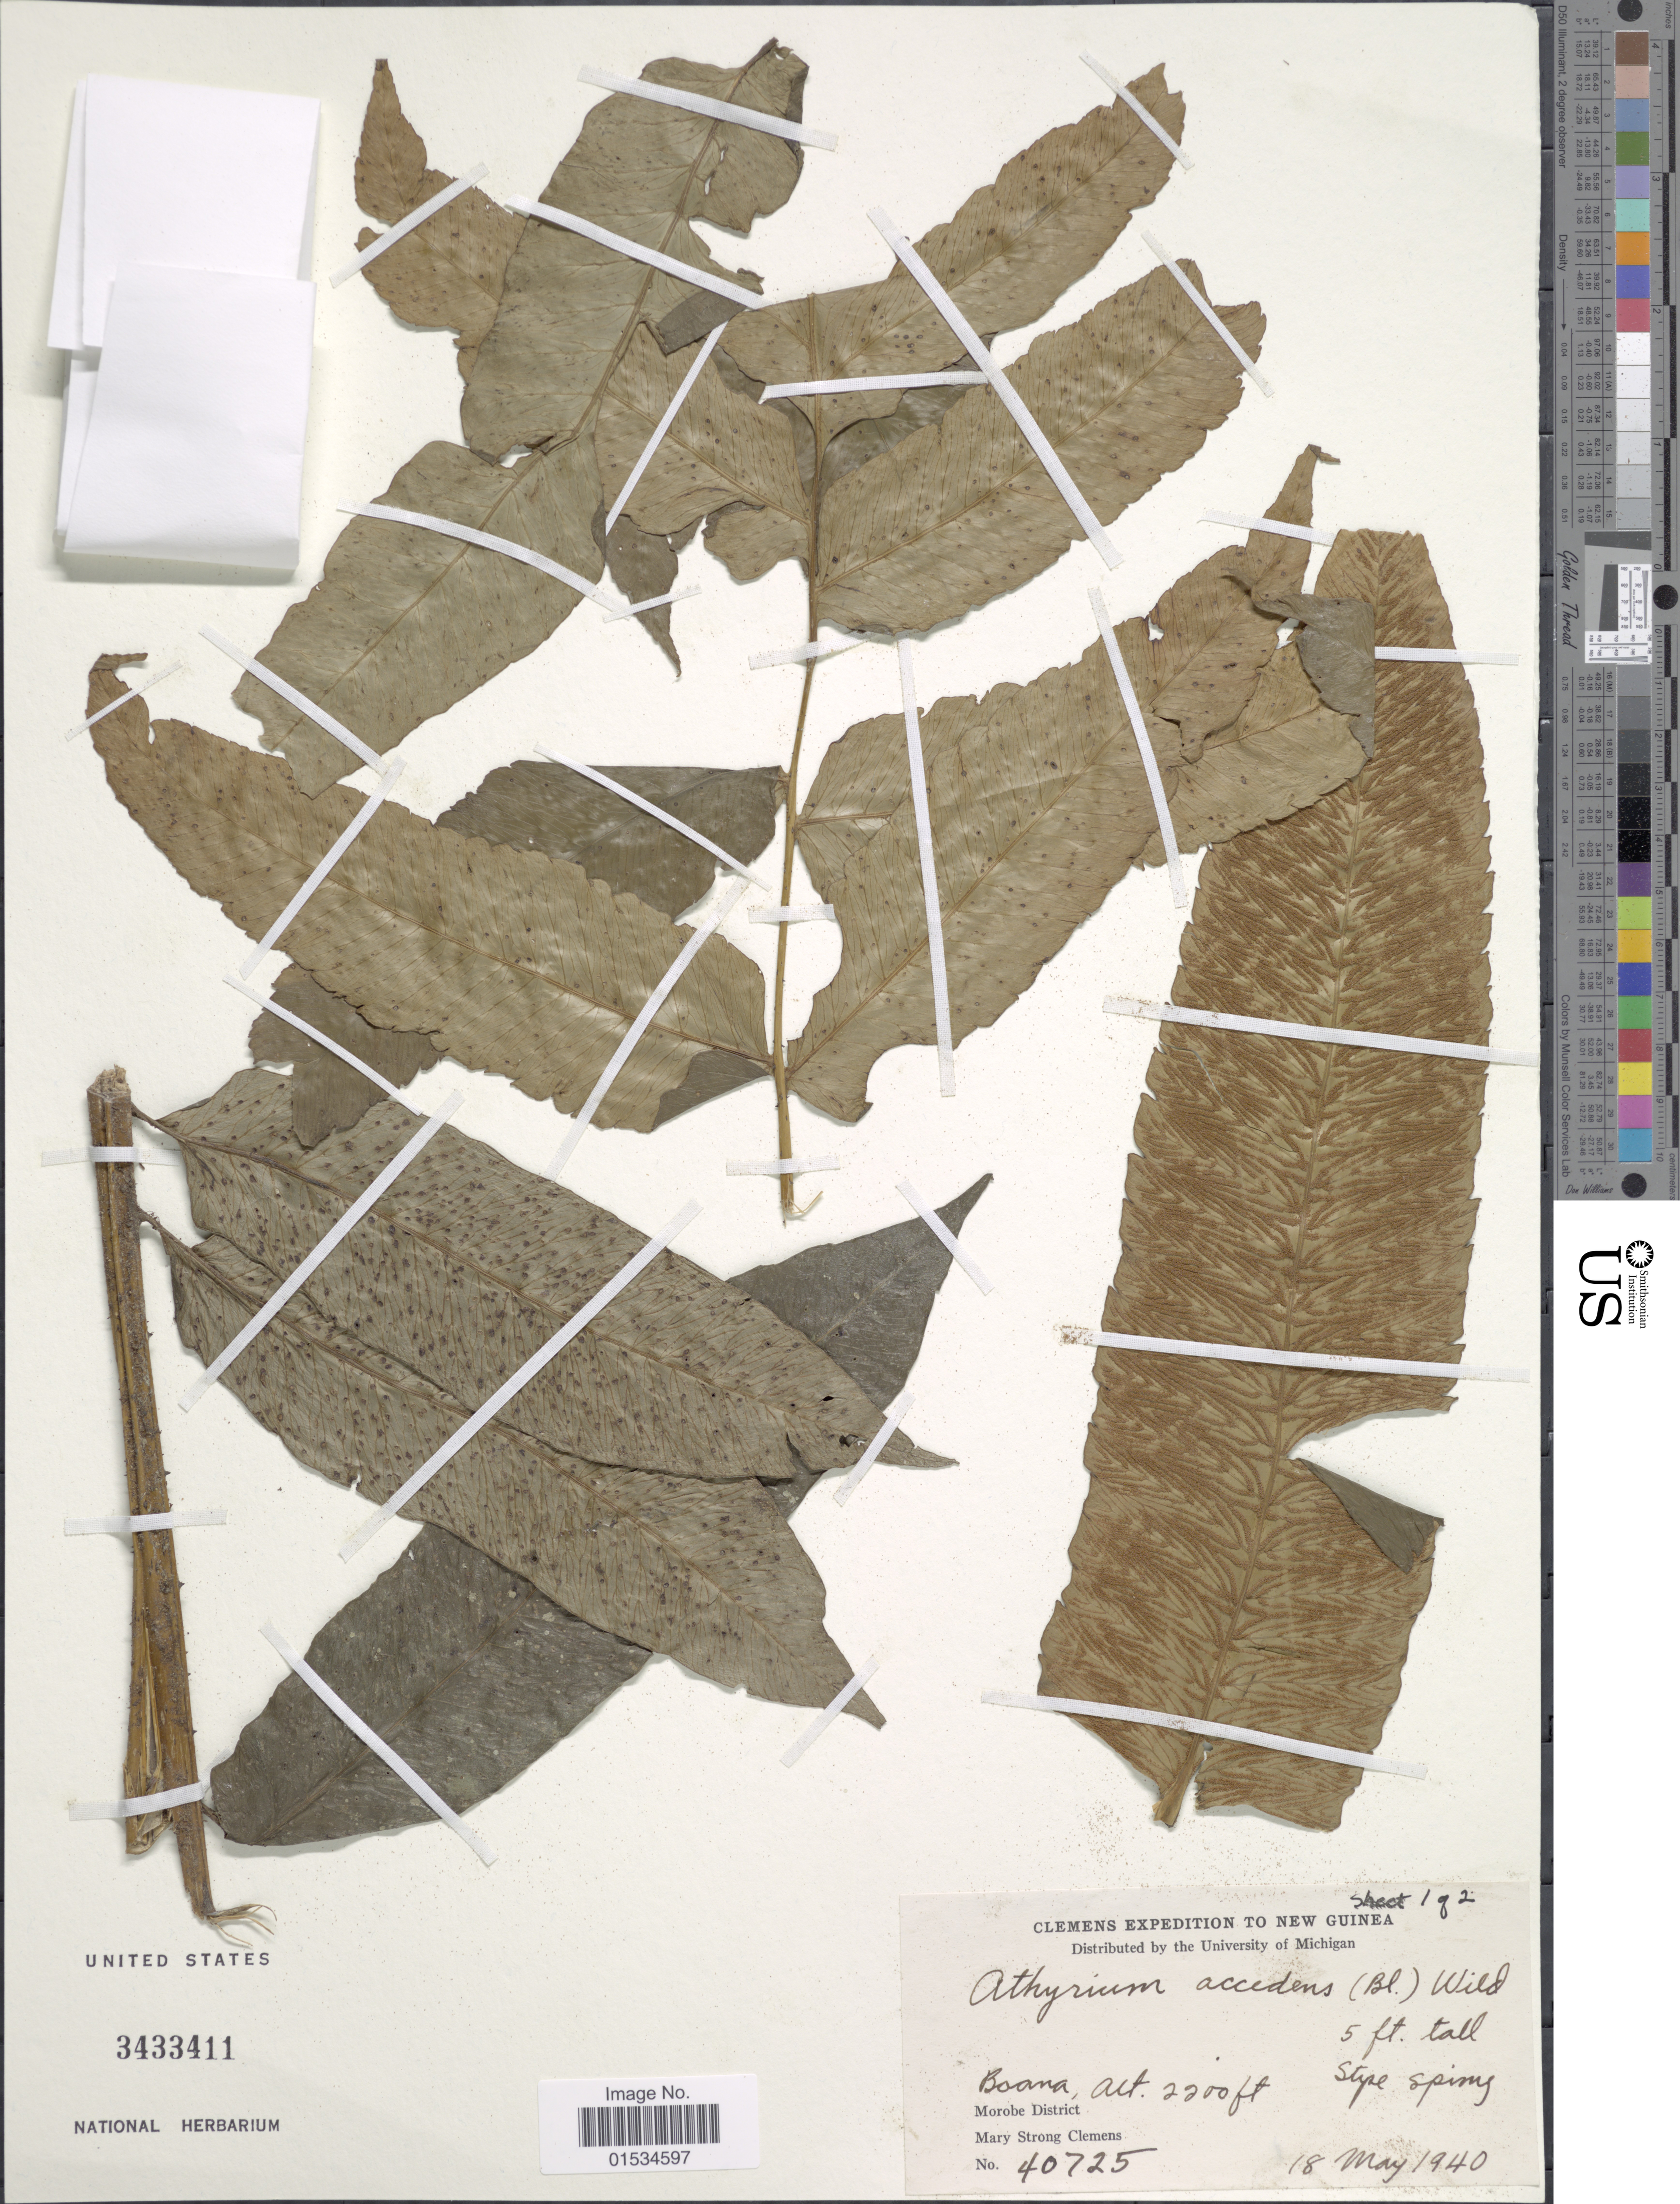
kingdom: Plantae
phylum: Tracheophyta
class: Polypodiopsida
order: Polypodiales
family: Athyriaceae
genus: Diplazium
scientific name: Diplazium accendens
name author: Blume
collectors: M. S. Clemens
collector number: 40725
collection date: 1940-05-18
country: Papua New Guinea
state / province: Morobe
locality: New Guinea, Boana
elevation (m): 671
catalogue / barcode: US 3433411